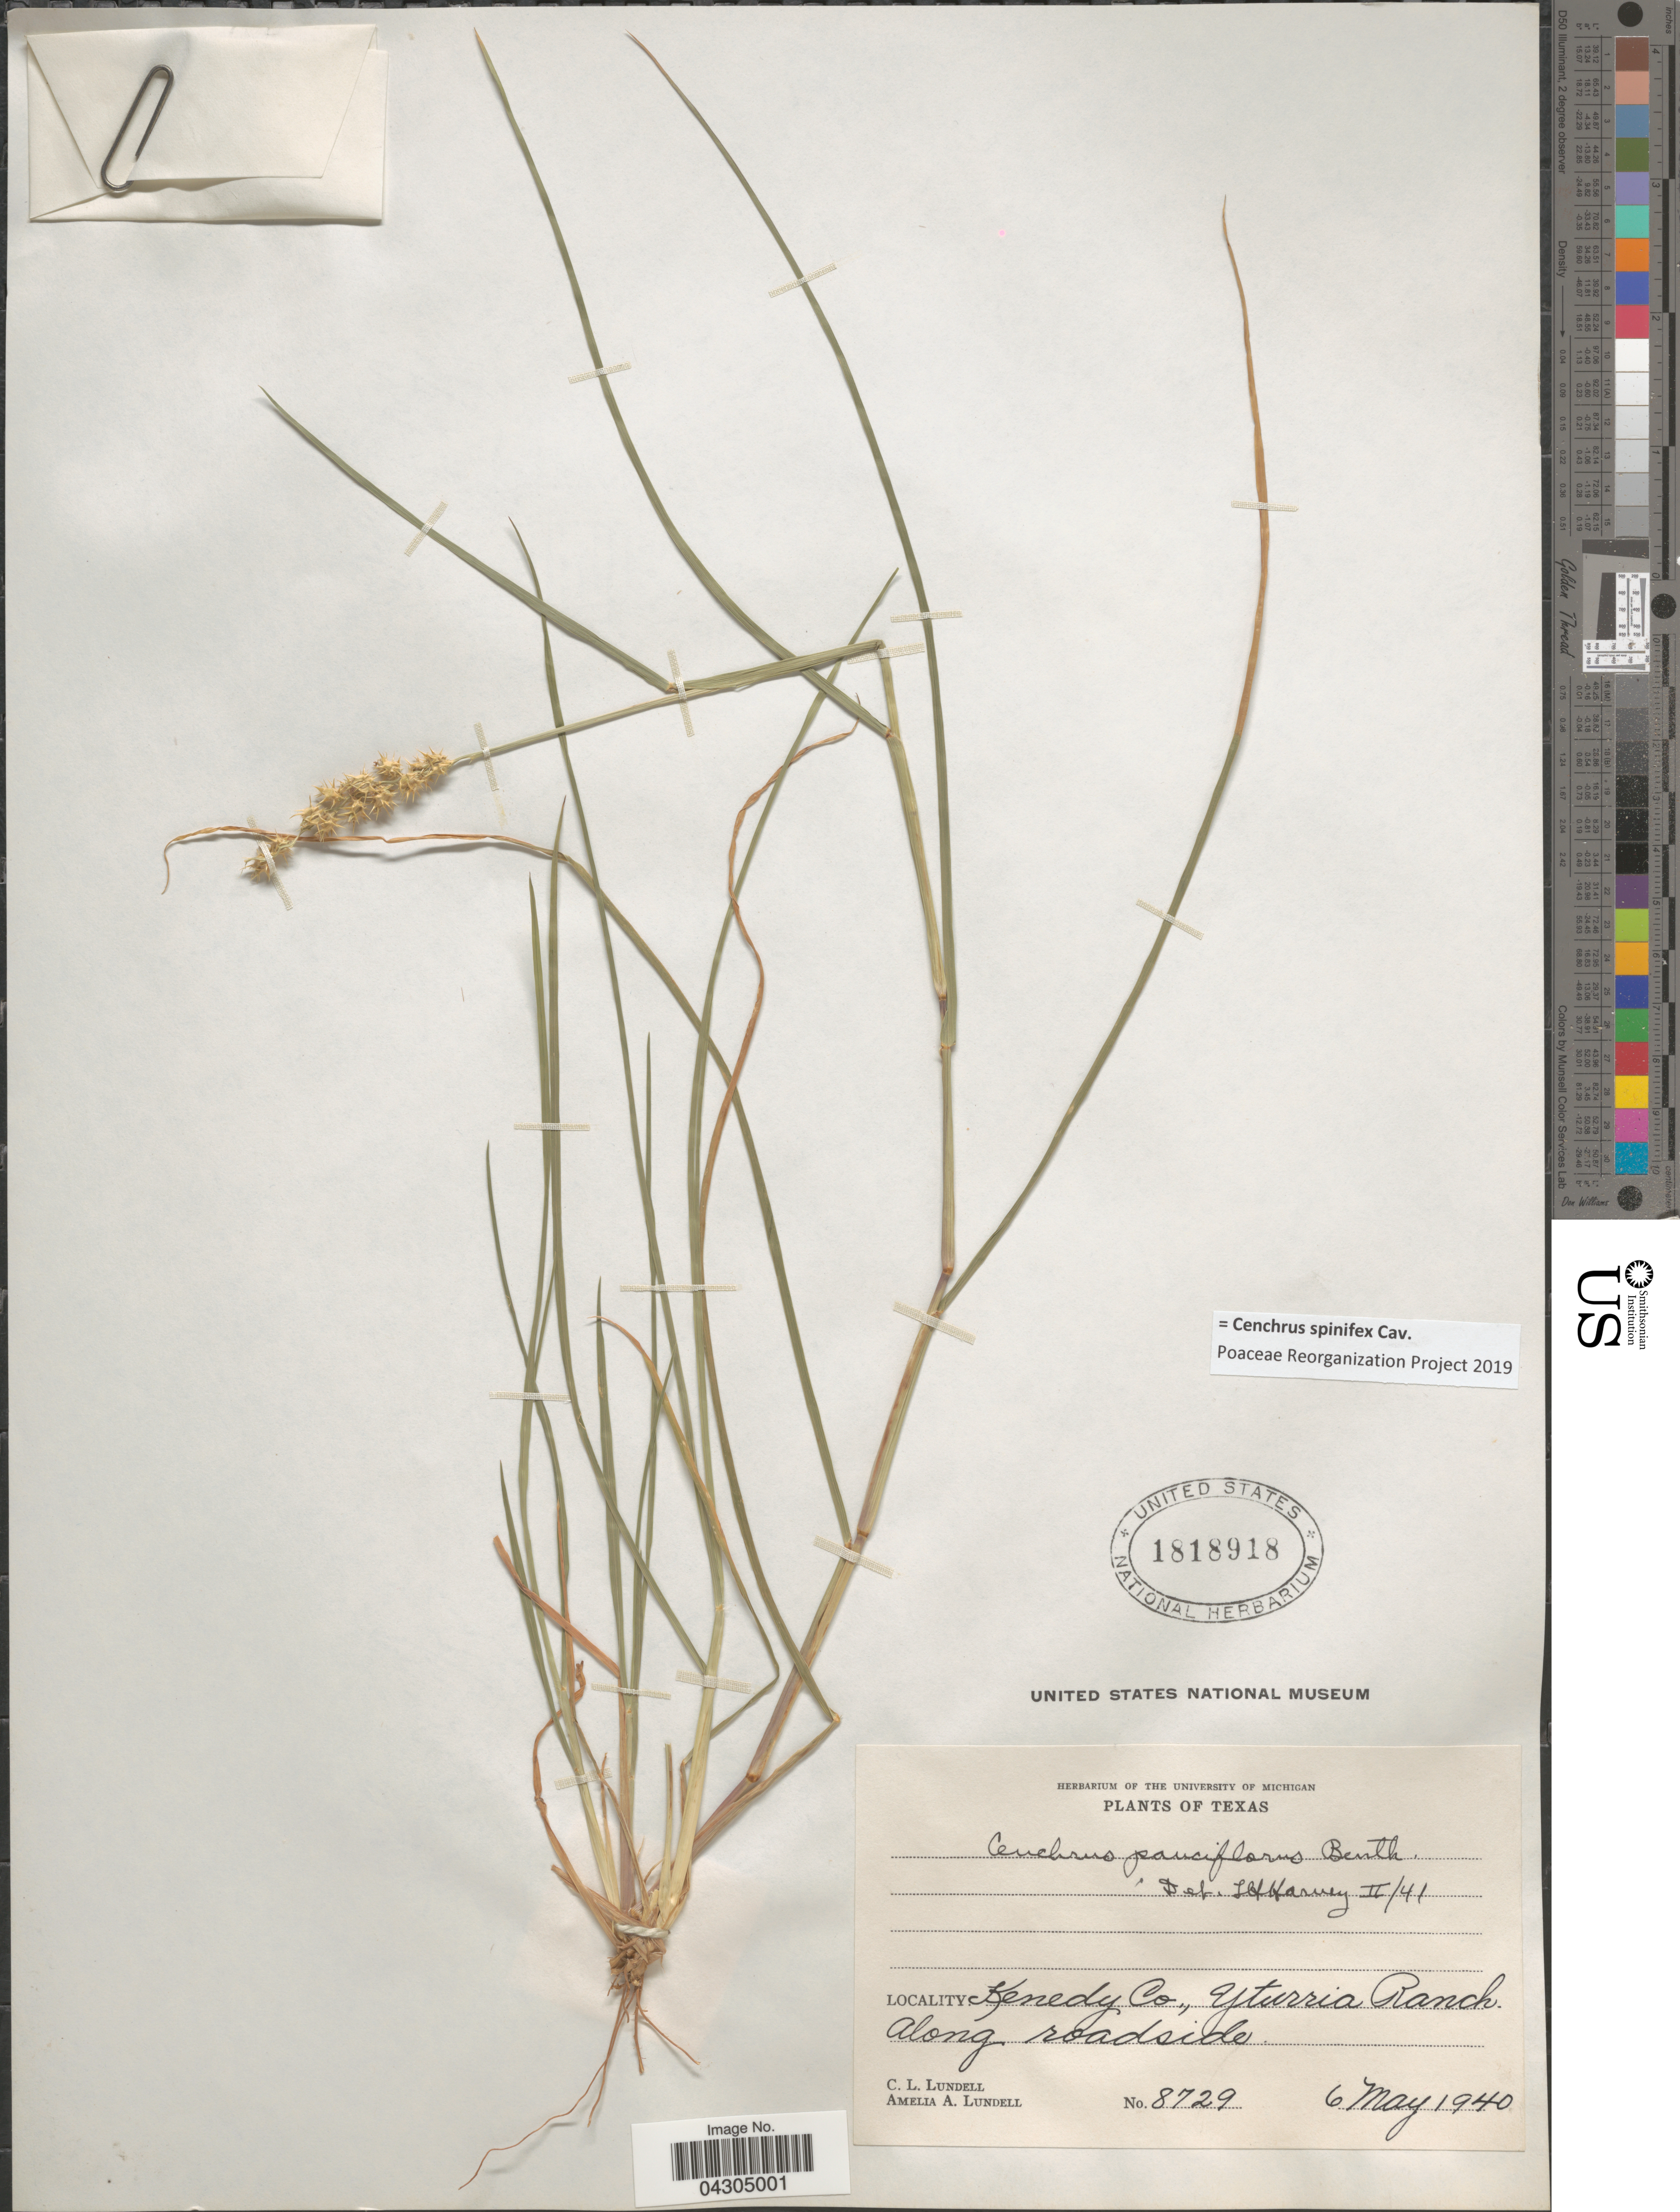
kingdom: Plantae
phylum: Tracheophyta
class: Liliopsida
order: Poales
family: Poaceae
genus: Cenchrus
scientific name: Cenchrus spinifex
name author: Cav.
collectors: C. L. Lundell & A. A. Lundell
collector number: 8729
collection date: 1940-05-06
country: United States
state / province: Texas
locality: Kenedy Co., Yturria Ranch. Along roadside.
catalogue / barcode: US 1818918